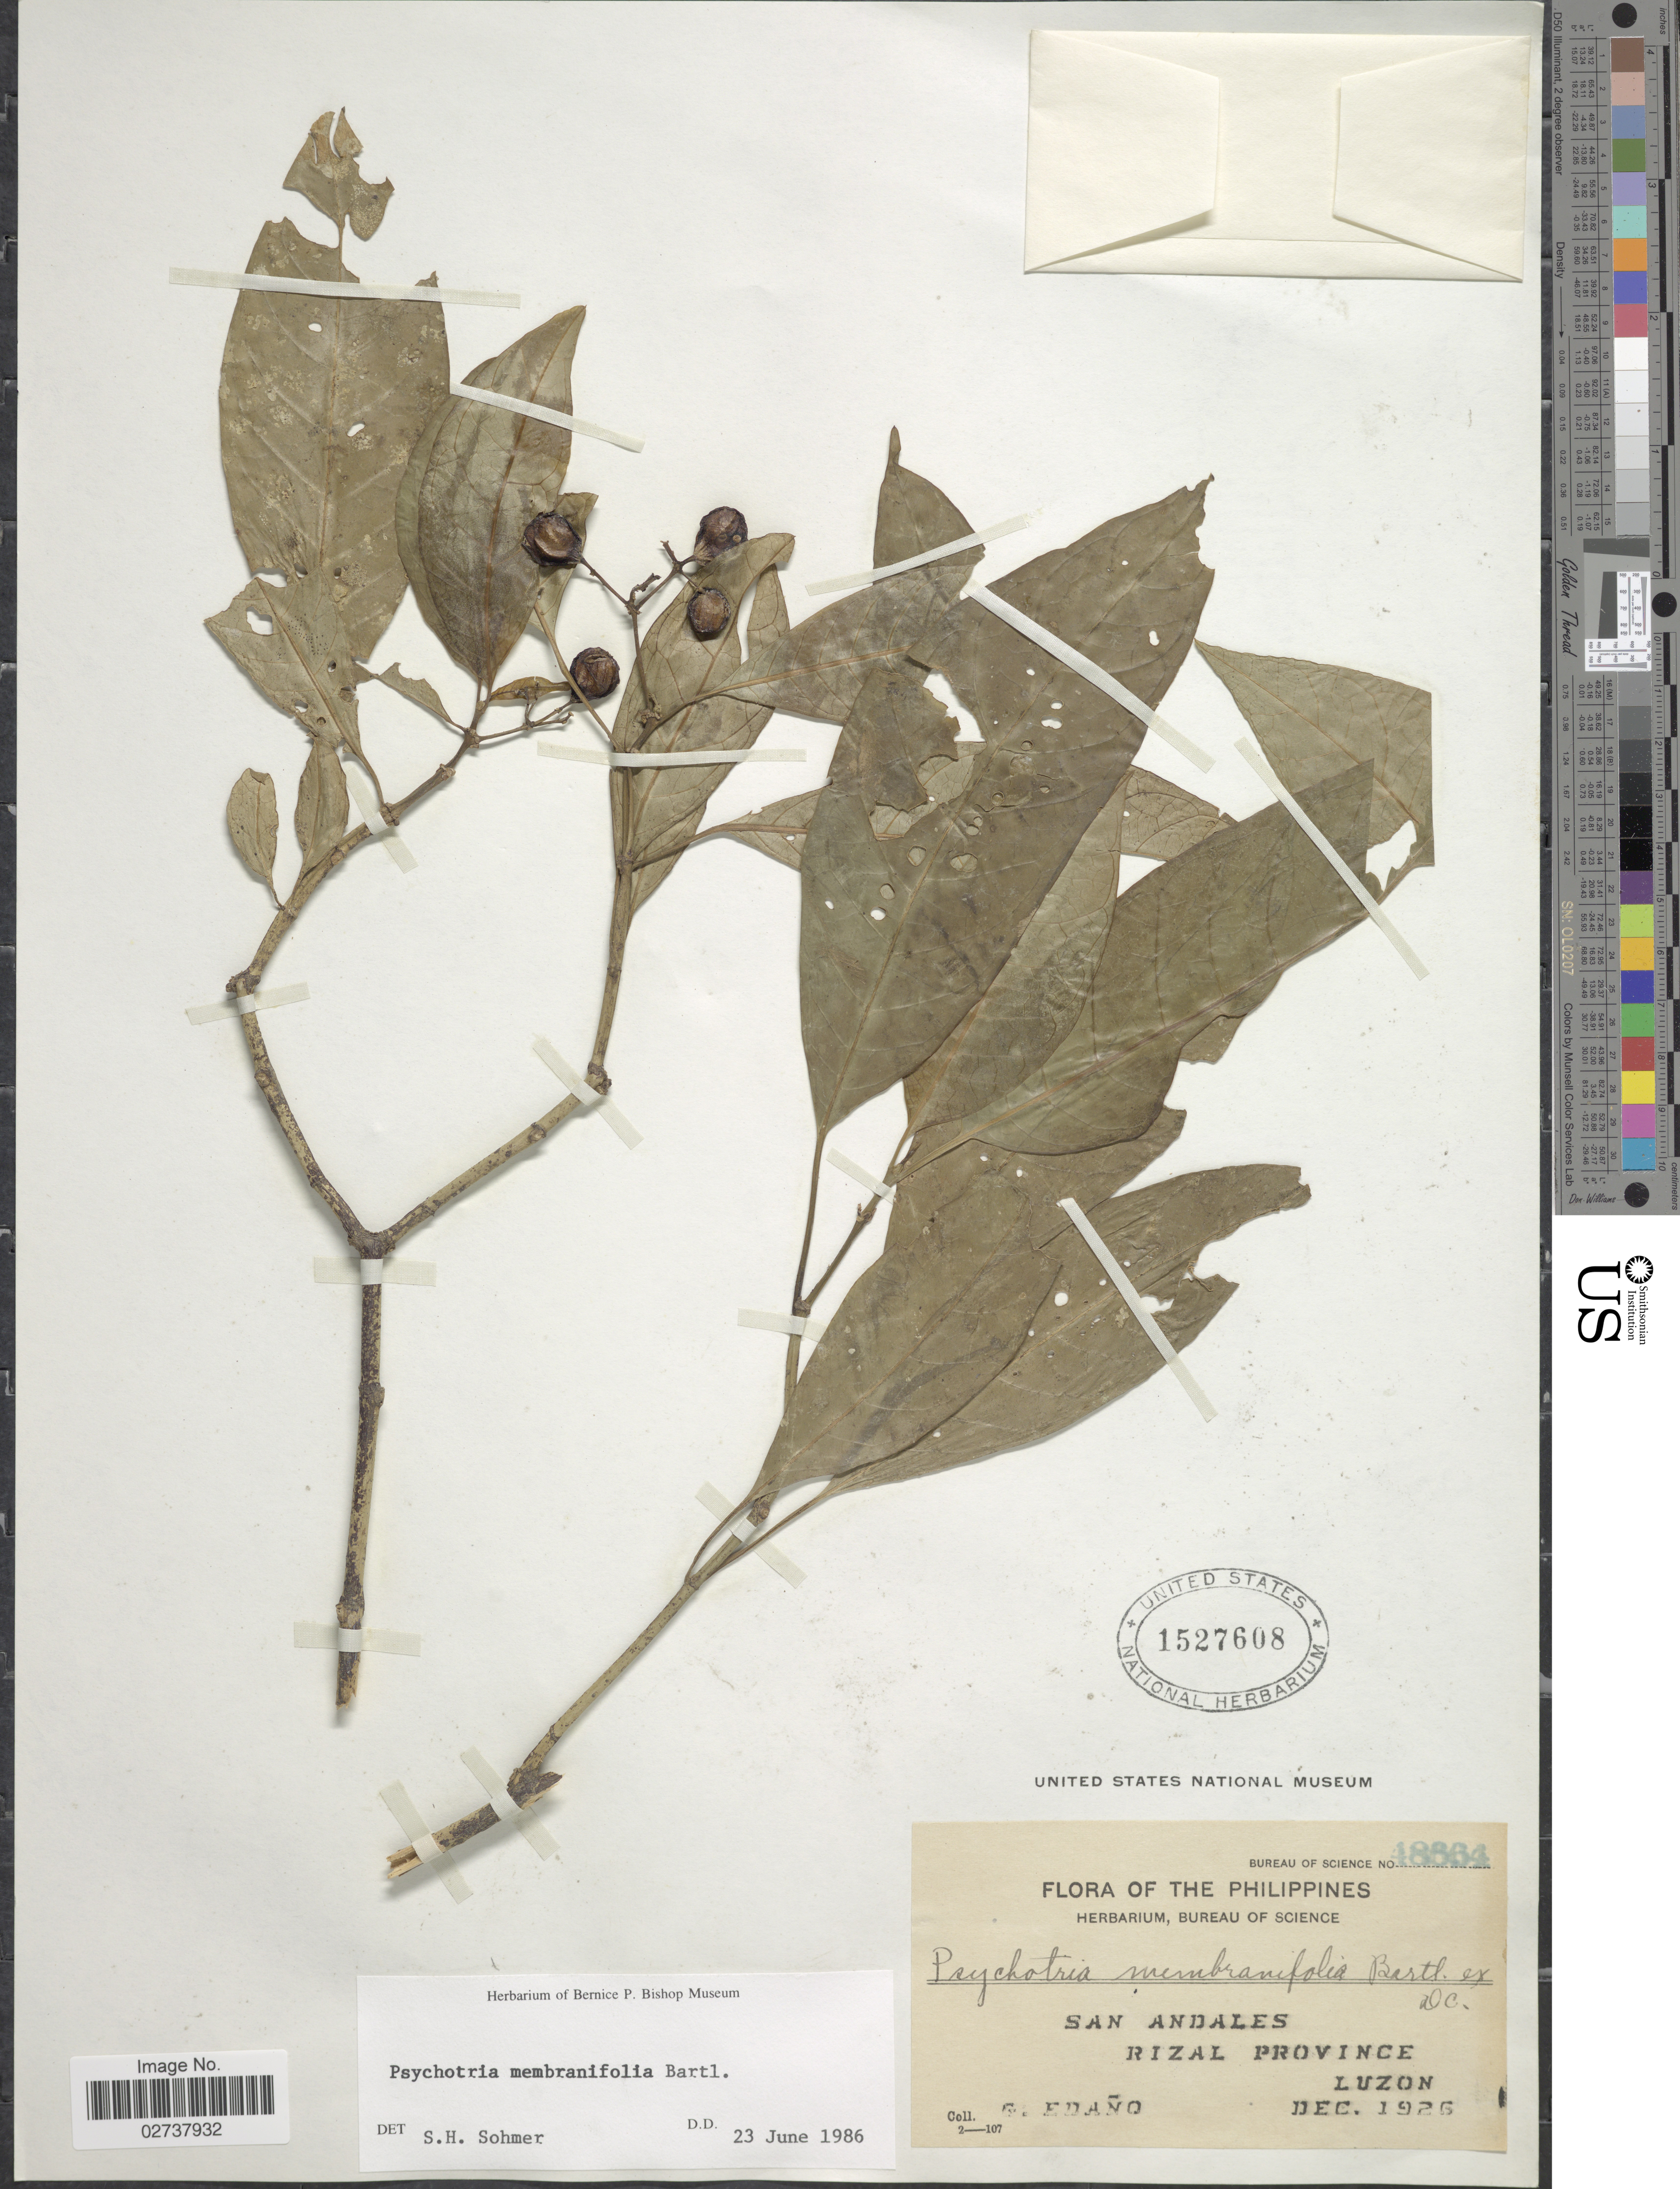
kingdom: Plantae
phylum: Tracheophyta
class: Magnoliopsida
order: Gentianales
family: Rubiaceae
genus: Psychotria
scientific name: Psychotria membranifolia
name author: Bartl. ex A. DC.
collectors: G. Edaño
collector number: Bureau of Science 48664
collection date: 1926-12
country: Philippines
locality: San Andales, Rizal Province, Luzon.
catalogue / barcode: US 1527608